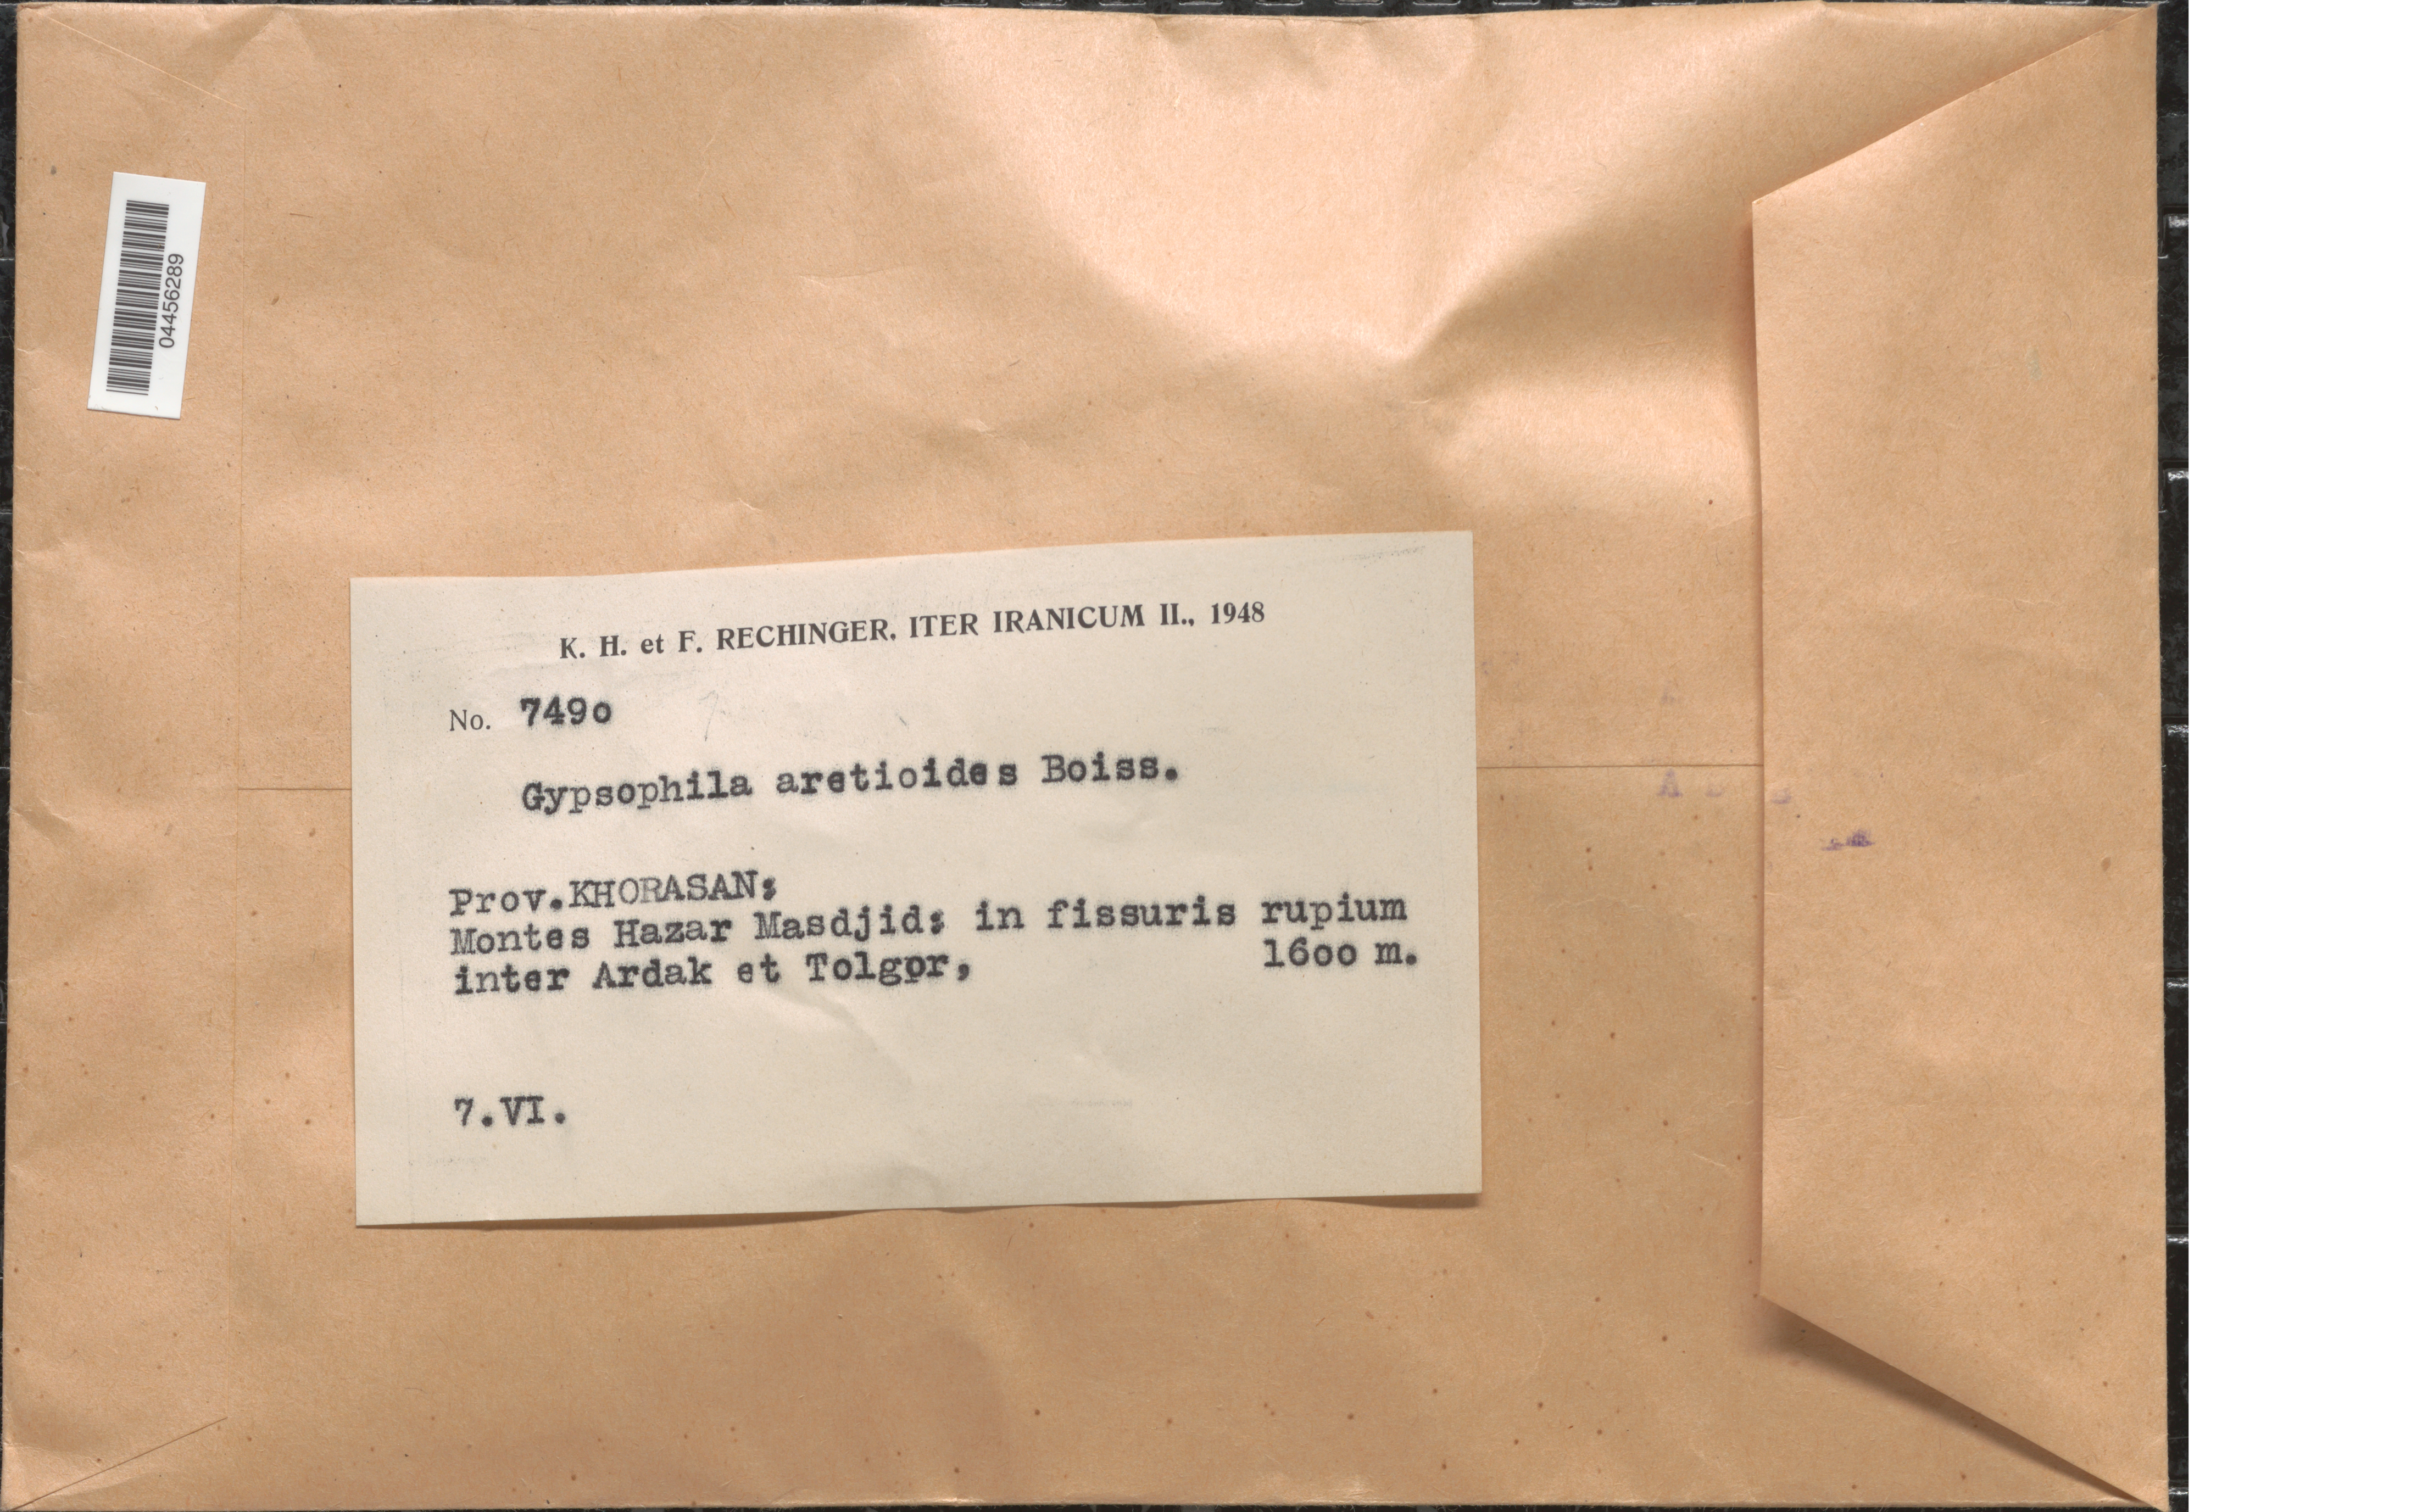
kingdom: Plantae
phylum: Tracheophyta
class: Magnoliopsida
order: Caryophyllales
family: Caryophyllaceae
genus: Gypsophila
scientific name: Gypsophila aretioides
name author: Boiss.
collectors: K. H. Rechinger & F. Rechinger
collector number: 7490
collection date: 1948-06-07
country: Iran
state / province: Khorasan [obsolete]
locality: Iter Iranicum II., 1948. Prov.Khorasan: Montes Hazar Masdjid: in fissuris rupium inter Ardak et Tolgor.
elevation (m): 1600